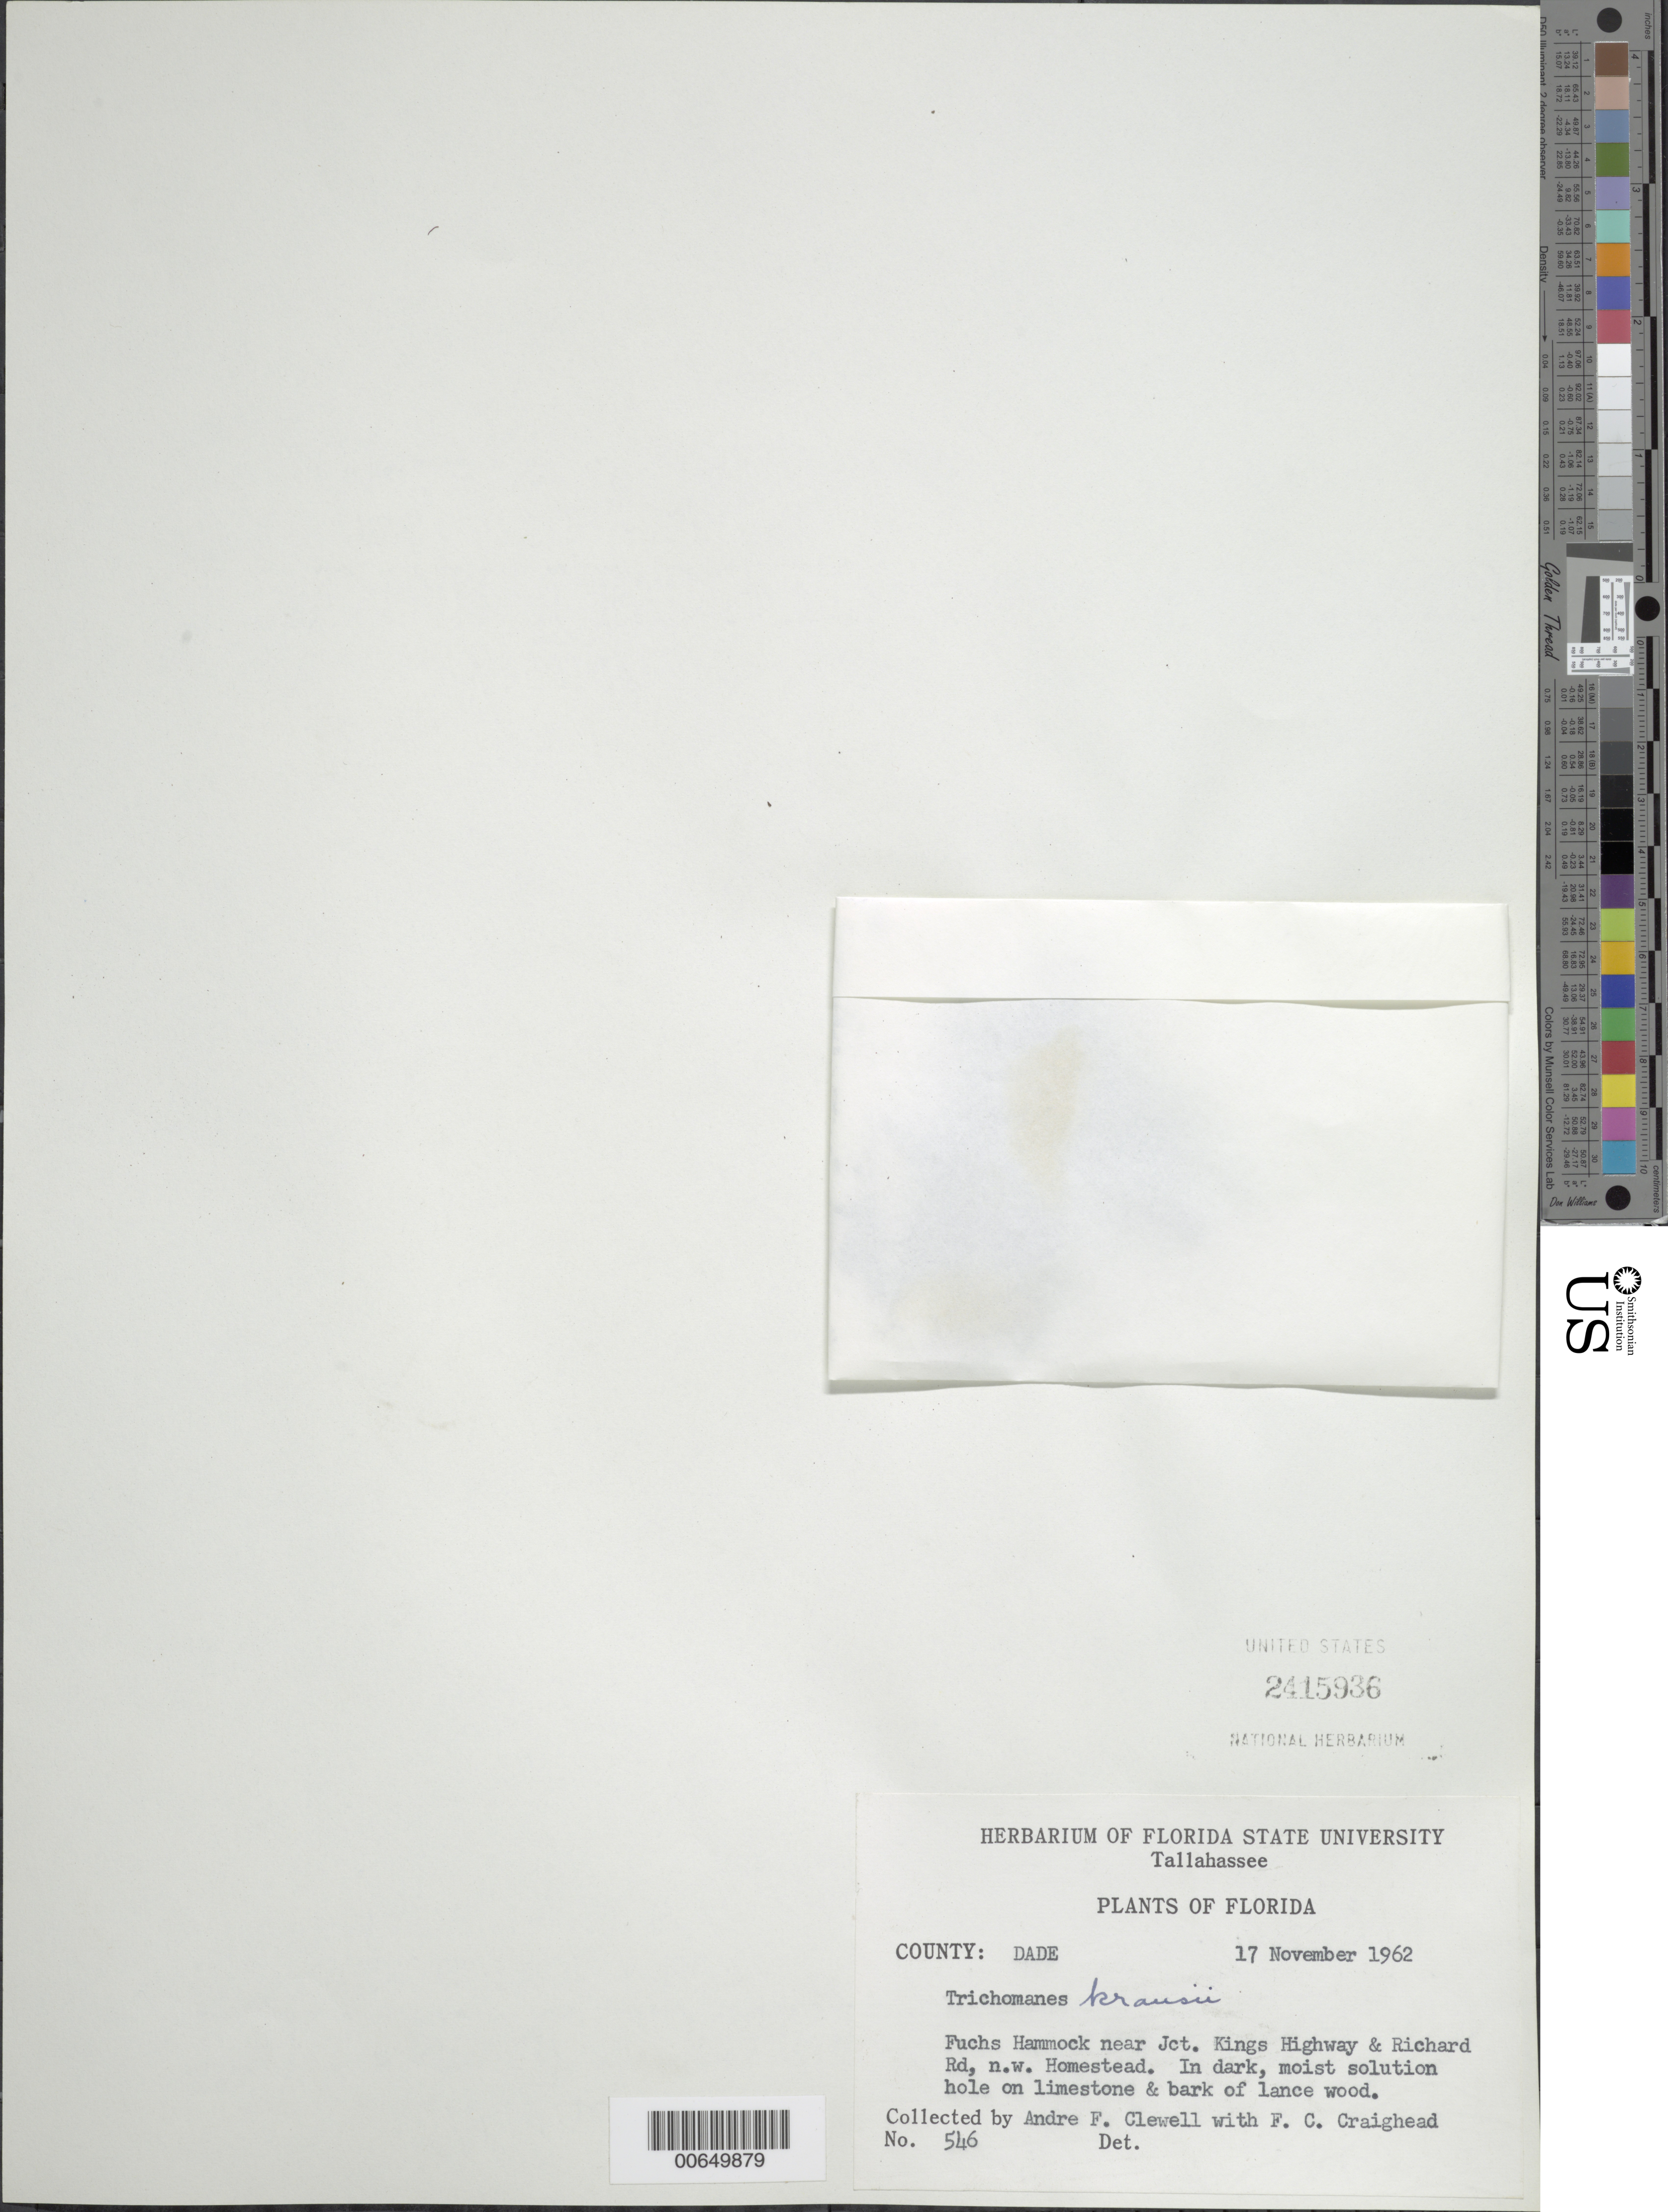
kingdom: Plantae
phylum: Tracheophyta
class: Polypodiopsida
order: Hymenophyllales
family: Hymenophyllaceae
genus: Didymoglossum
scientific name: Didymoglossum kraussii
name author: (Hook. & Grev.) C. Presl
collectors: A. Clewell & F. Craighead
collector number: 546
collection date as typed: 17 Nov 1962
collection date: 1962-11-17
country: United States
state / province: Florida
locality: Fuchs Hammock near Jct. Kings Highway and Richard Road., NW Homestead.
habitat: In dark, moist solution hole on limestone and bark of lancewood.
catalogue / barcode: US 2415936